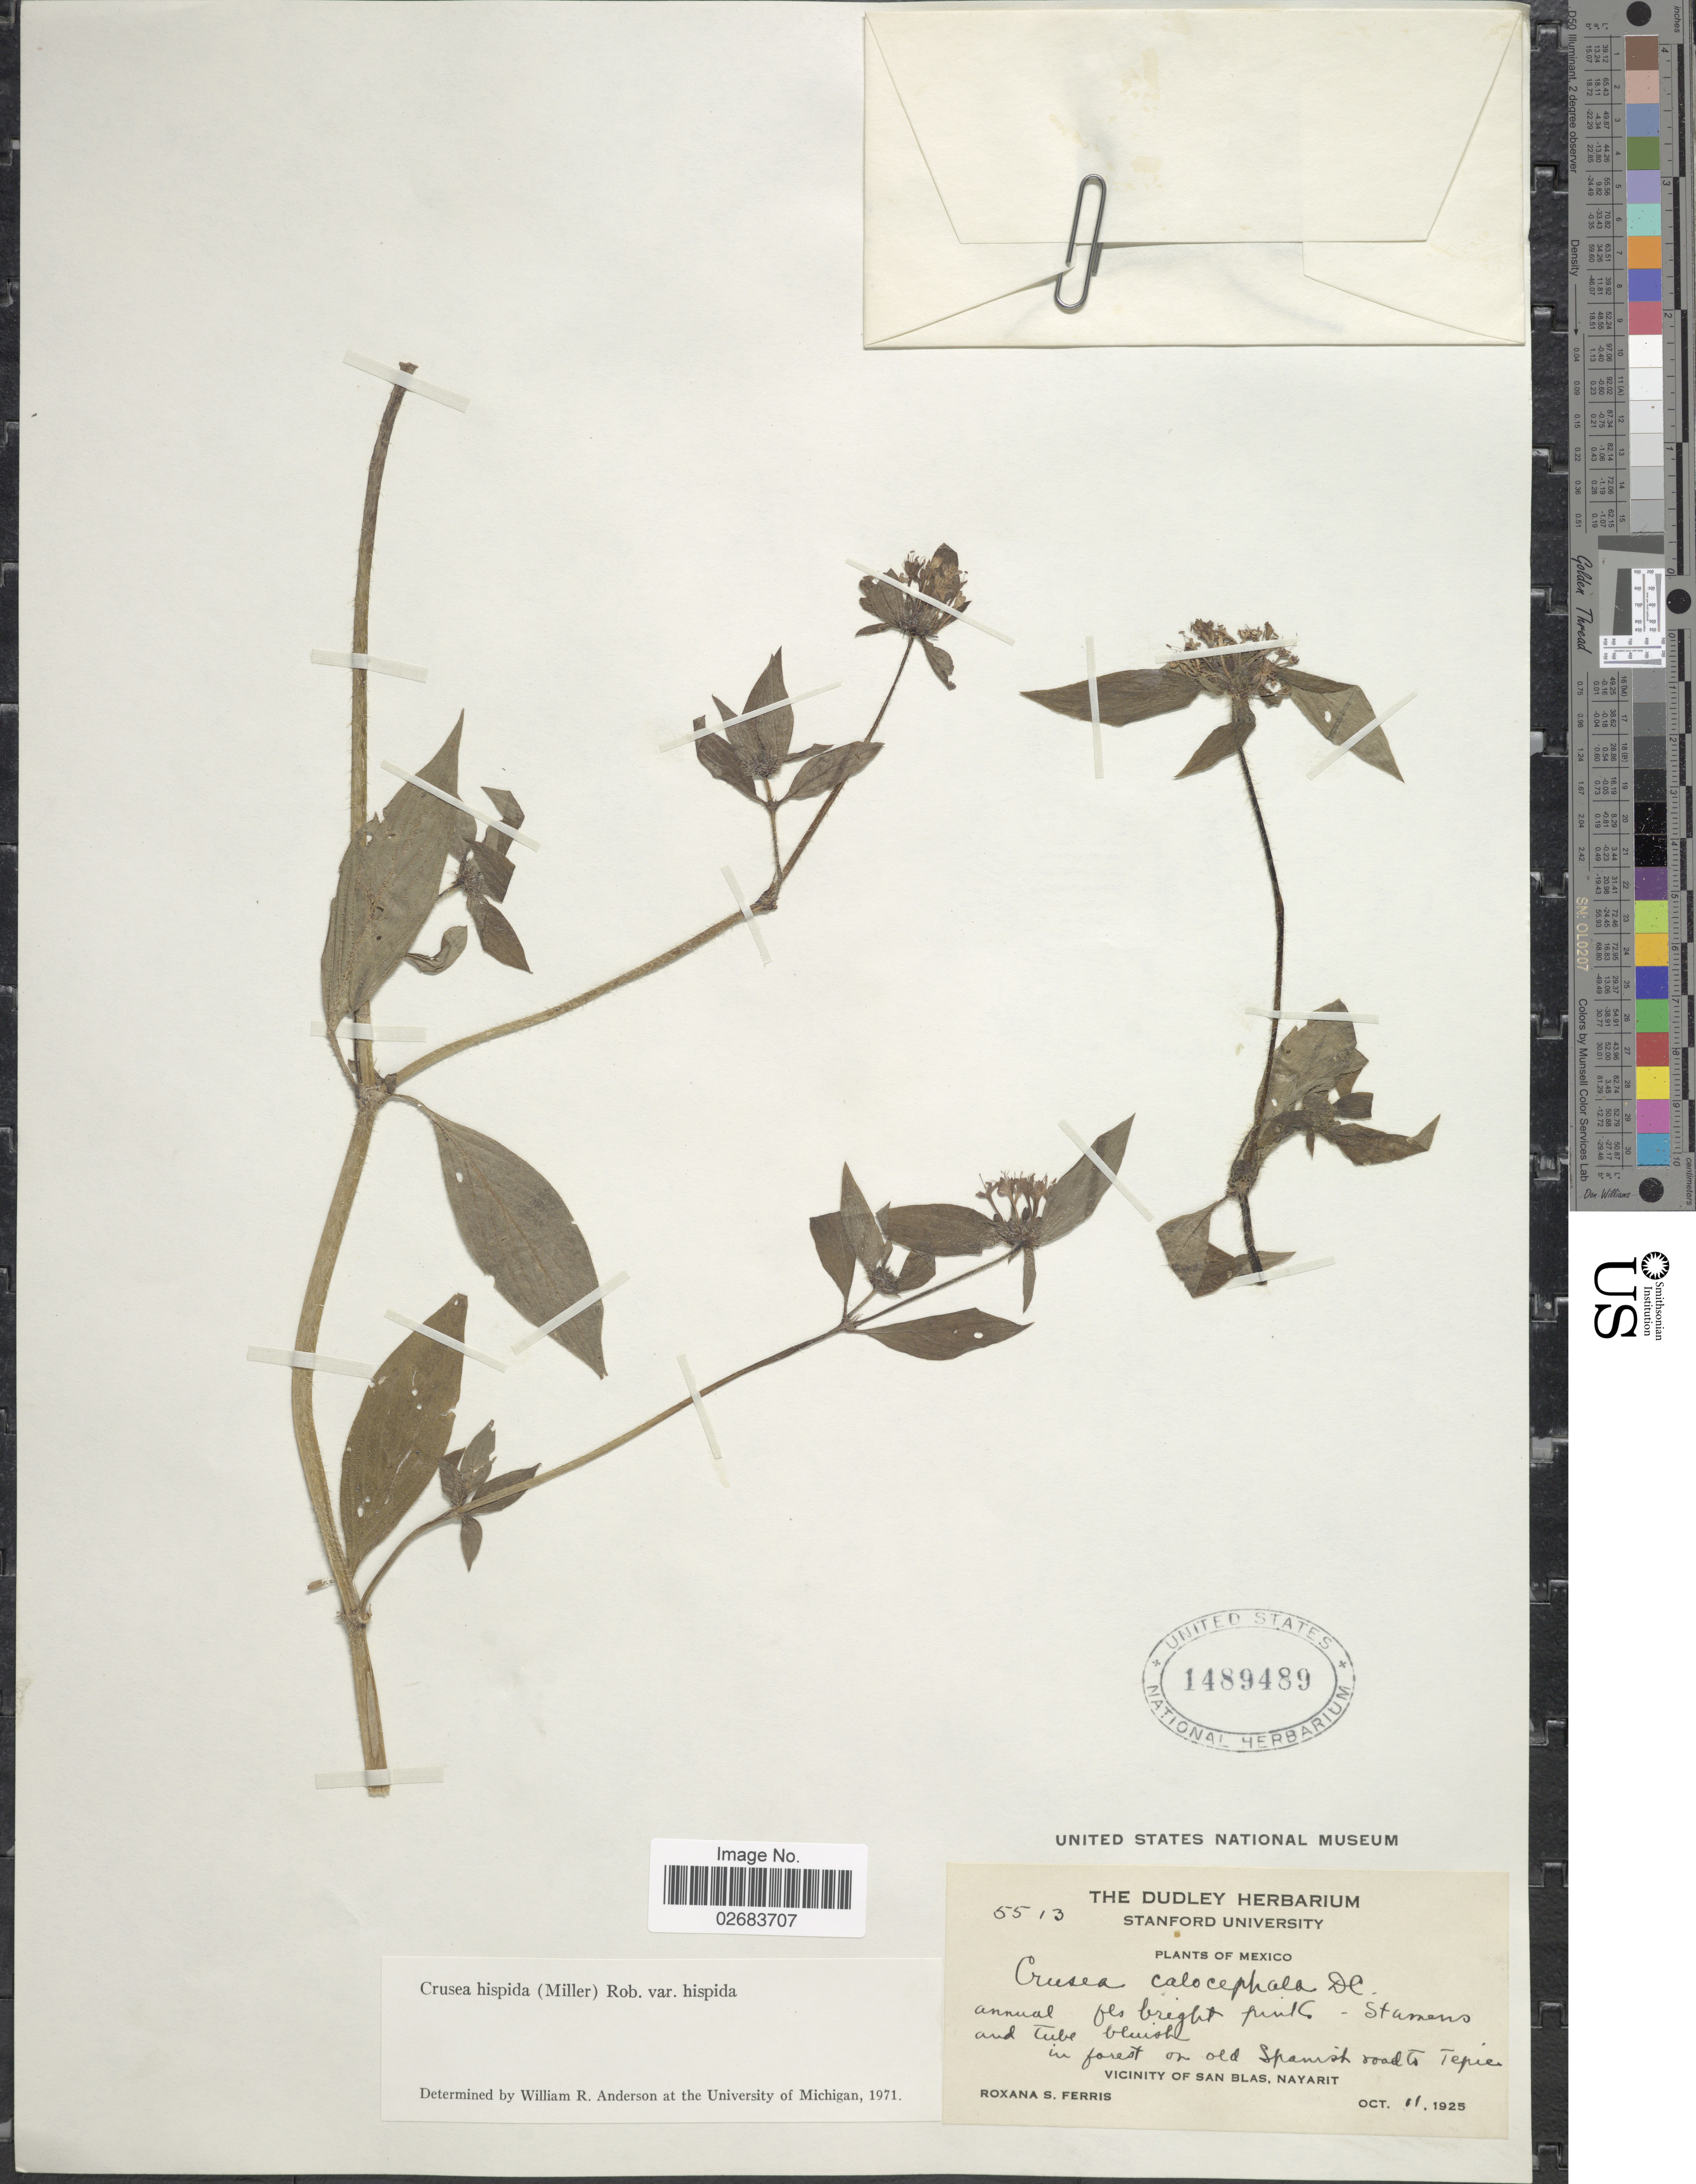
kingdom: Plantae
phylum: Tracheophyta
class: Magnoliopsida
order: Gentianales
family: Rubiaceae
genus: Crusea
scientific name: Crusea hispida var. hispida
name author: (Mill.) B.L. Rob.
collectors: R. S. Ferris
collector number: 5513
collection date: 1925-10-11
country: Mexico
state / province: Nayarit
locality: In forest on old Spanish road to Tepic. Vicinity of San Blas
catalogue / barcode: US 1489489